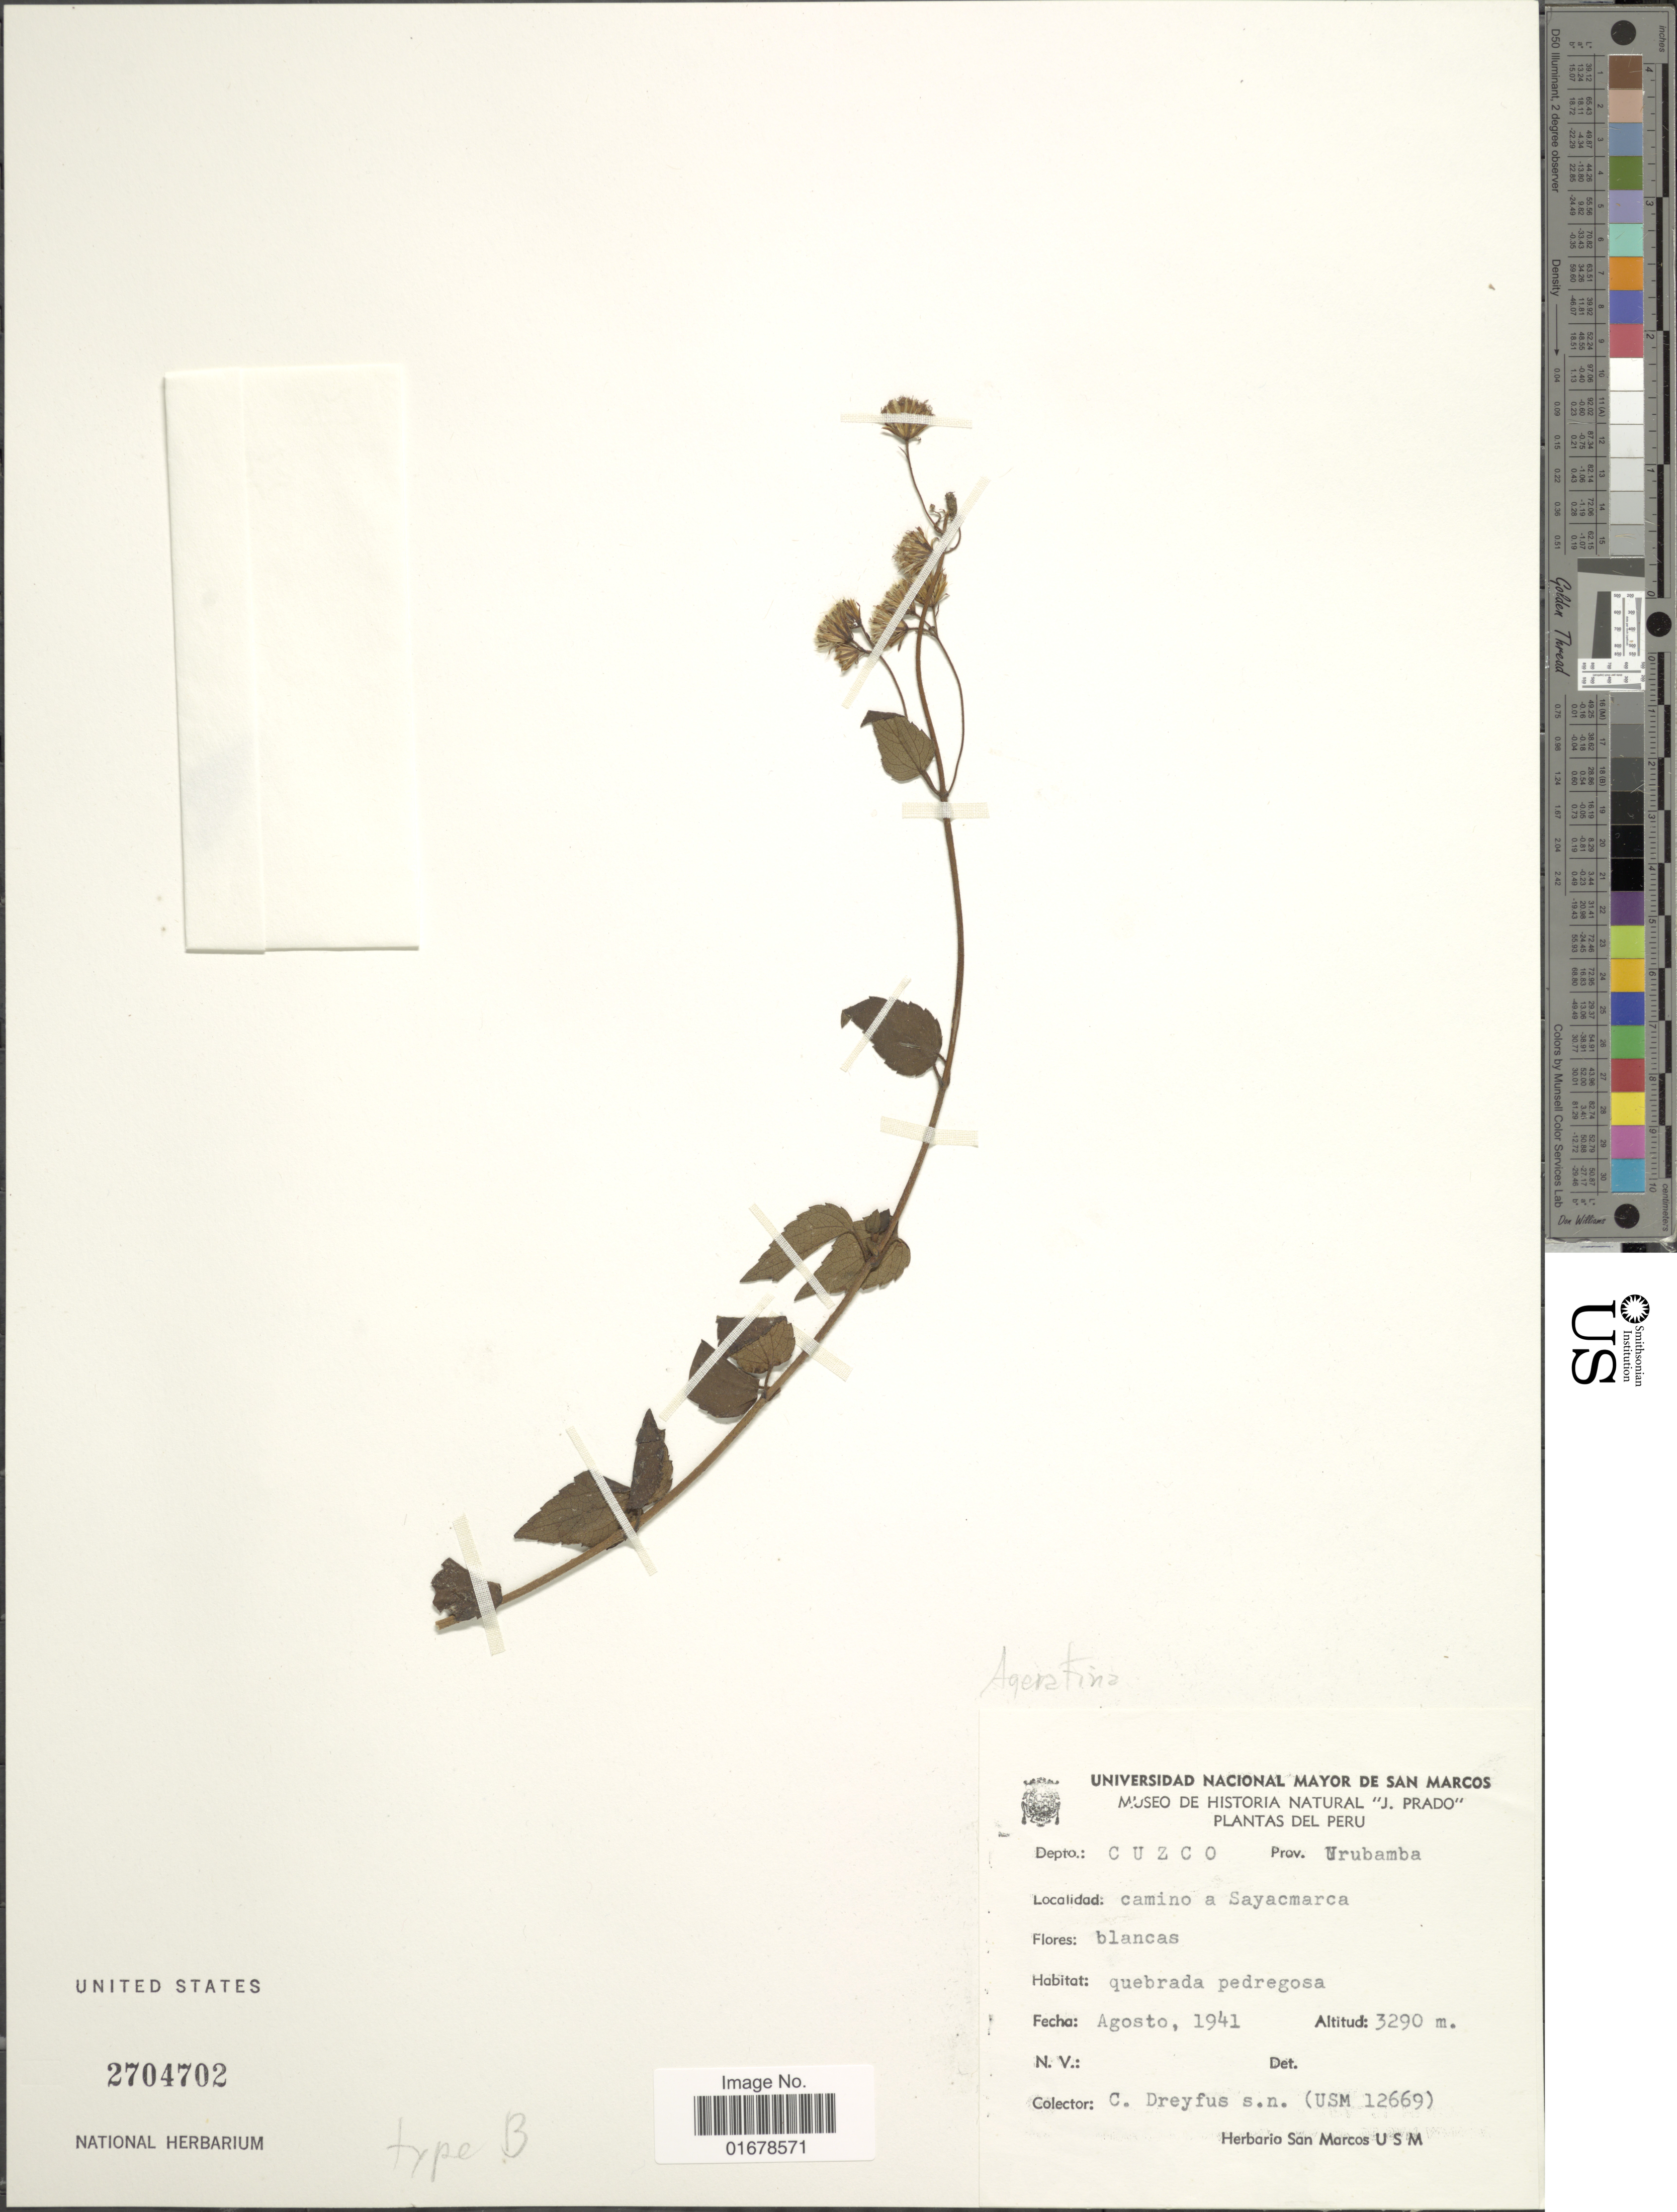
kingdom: Plantae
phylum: Tracheophyta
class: Magnoliopsida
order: Asterales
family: Asteraceae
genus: Ageratina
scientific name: Ageratina sp.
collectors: C. Dreyfus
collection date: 1941-08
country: Peru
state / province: Cusco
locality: Depto. Cusco, Prov. Urubamba, Camino a Sayacmarca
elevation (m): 3290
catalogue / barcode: US 2704702